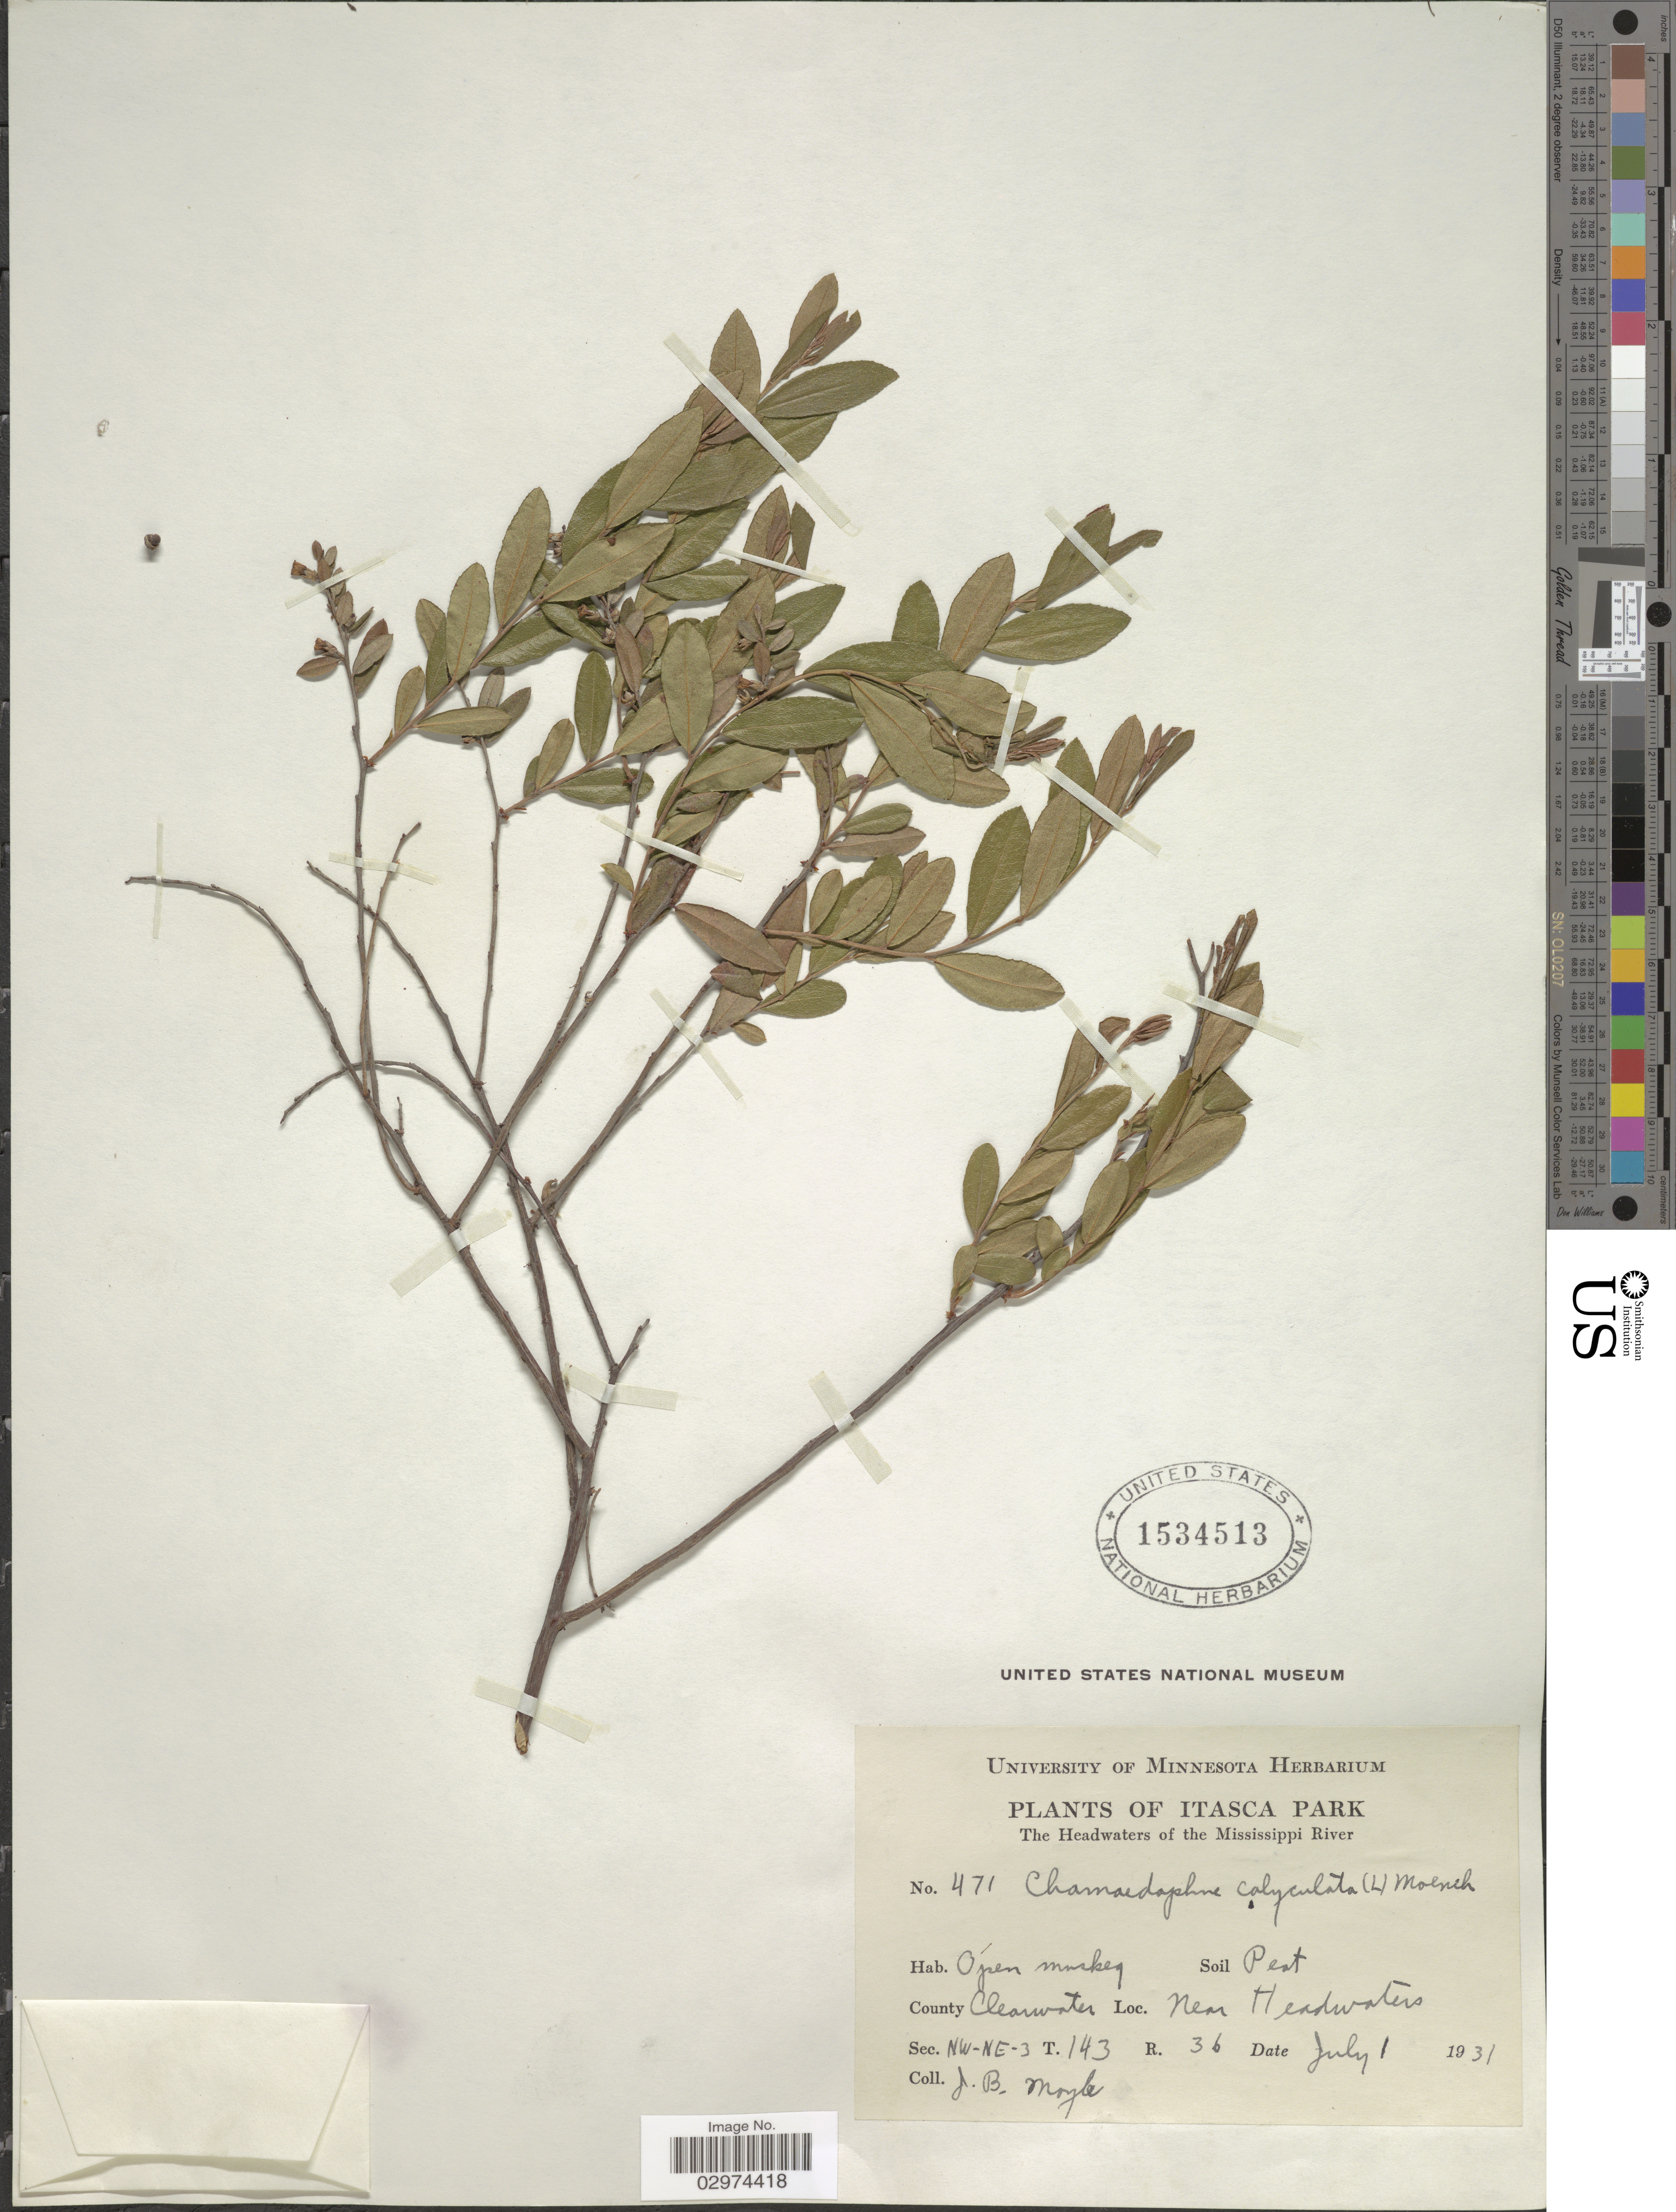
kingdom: Plantae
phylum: Tracheophyta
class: Magnoliopsida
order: Ericales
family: Ericaceae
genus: Chamaedaphne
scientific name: Chamaedaphne calyculata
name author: (L.) Moench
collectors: J. Moyle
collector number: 471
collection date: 1931-07-01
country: United States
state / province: Minnesota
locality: Itasca Park. The Headwaters of the Mississippi River. County Clearwater. Near Headwaters. Sec. NW-NE-3 T. 143 R. 36.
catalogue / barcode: US 1534513